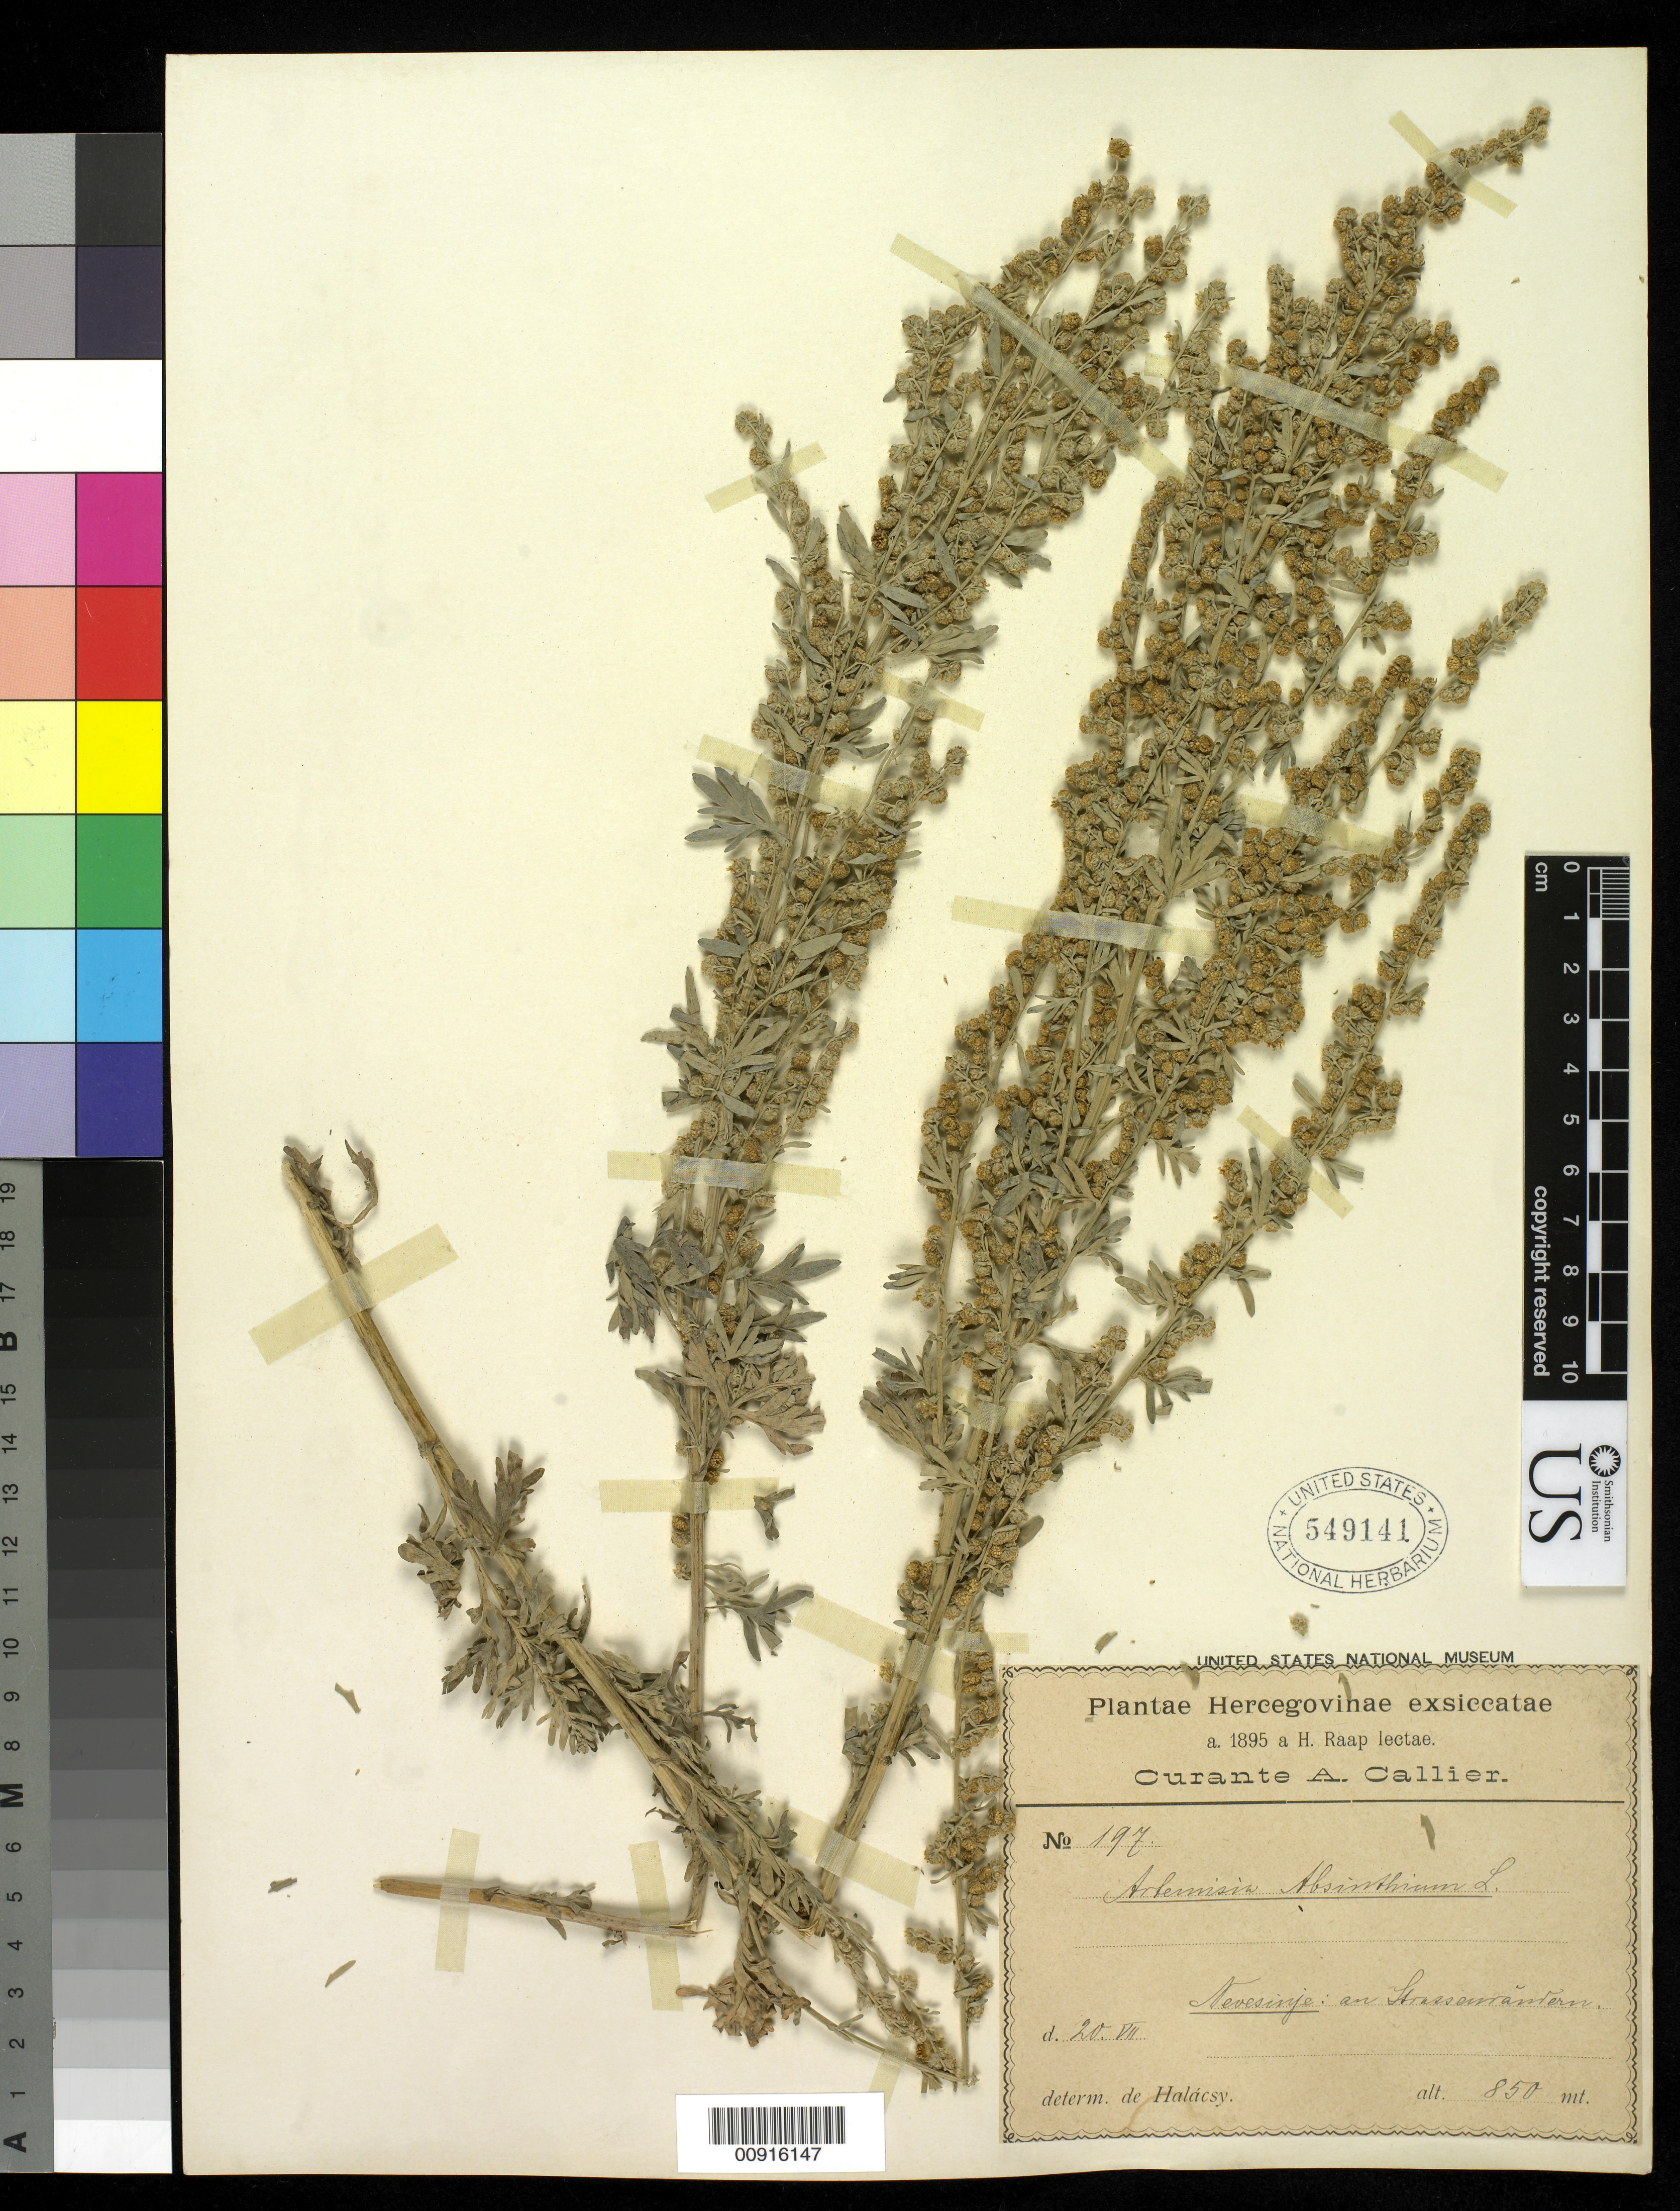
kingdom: Plantae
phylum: Tracheophyta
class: Magnoliopsida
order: Asterales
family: Asteraceae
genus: Artemisia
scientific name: Artemisia absinthium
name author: L.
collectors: H. Raap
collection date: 1895-07-20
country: Bosnia and Herzegovina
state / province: Srpska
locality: Nevesinje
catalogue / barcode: US 549141